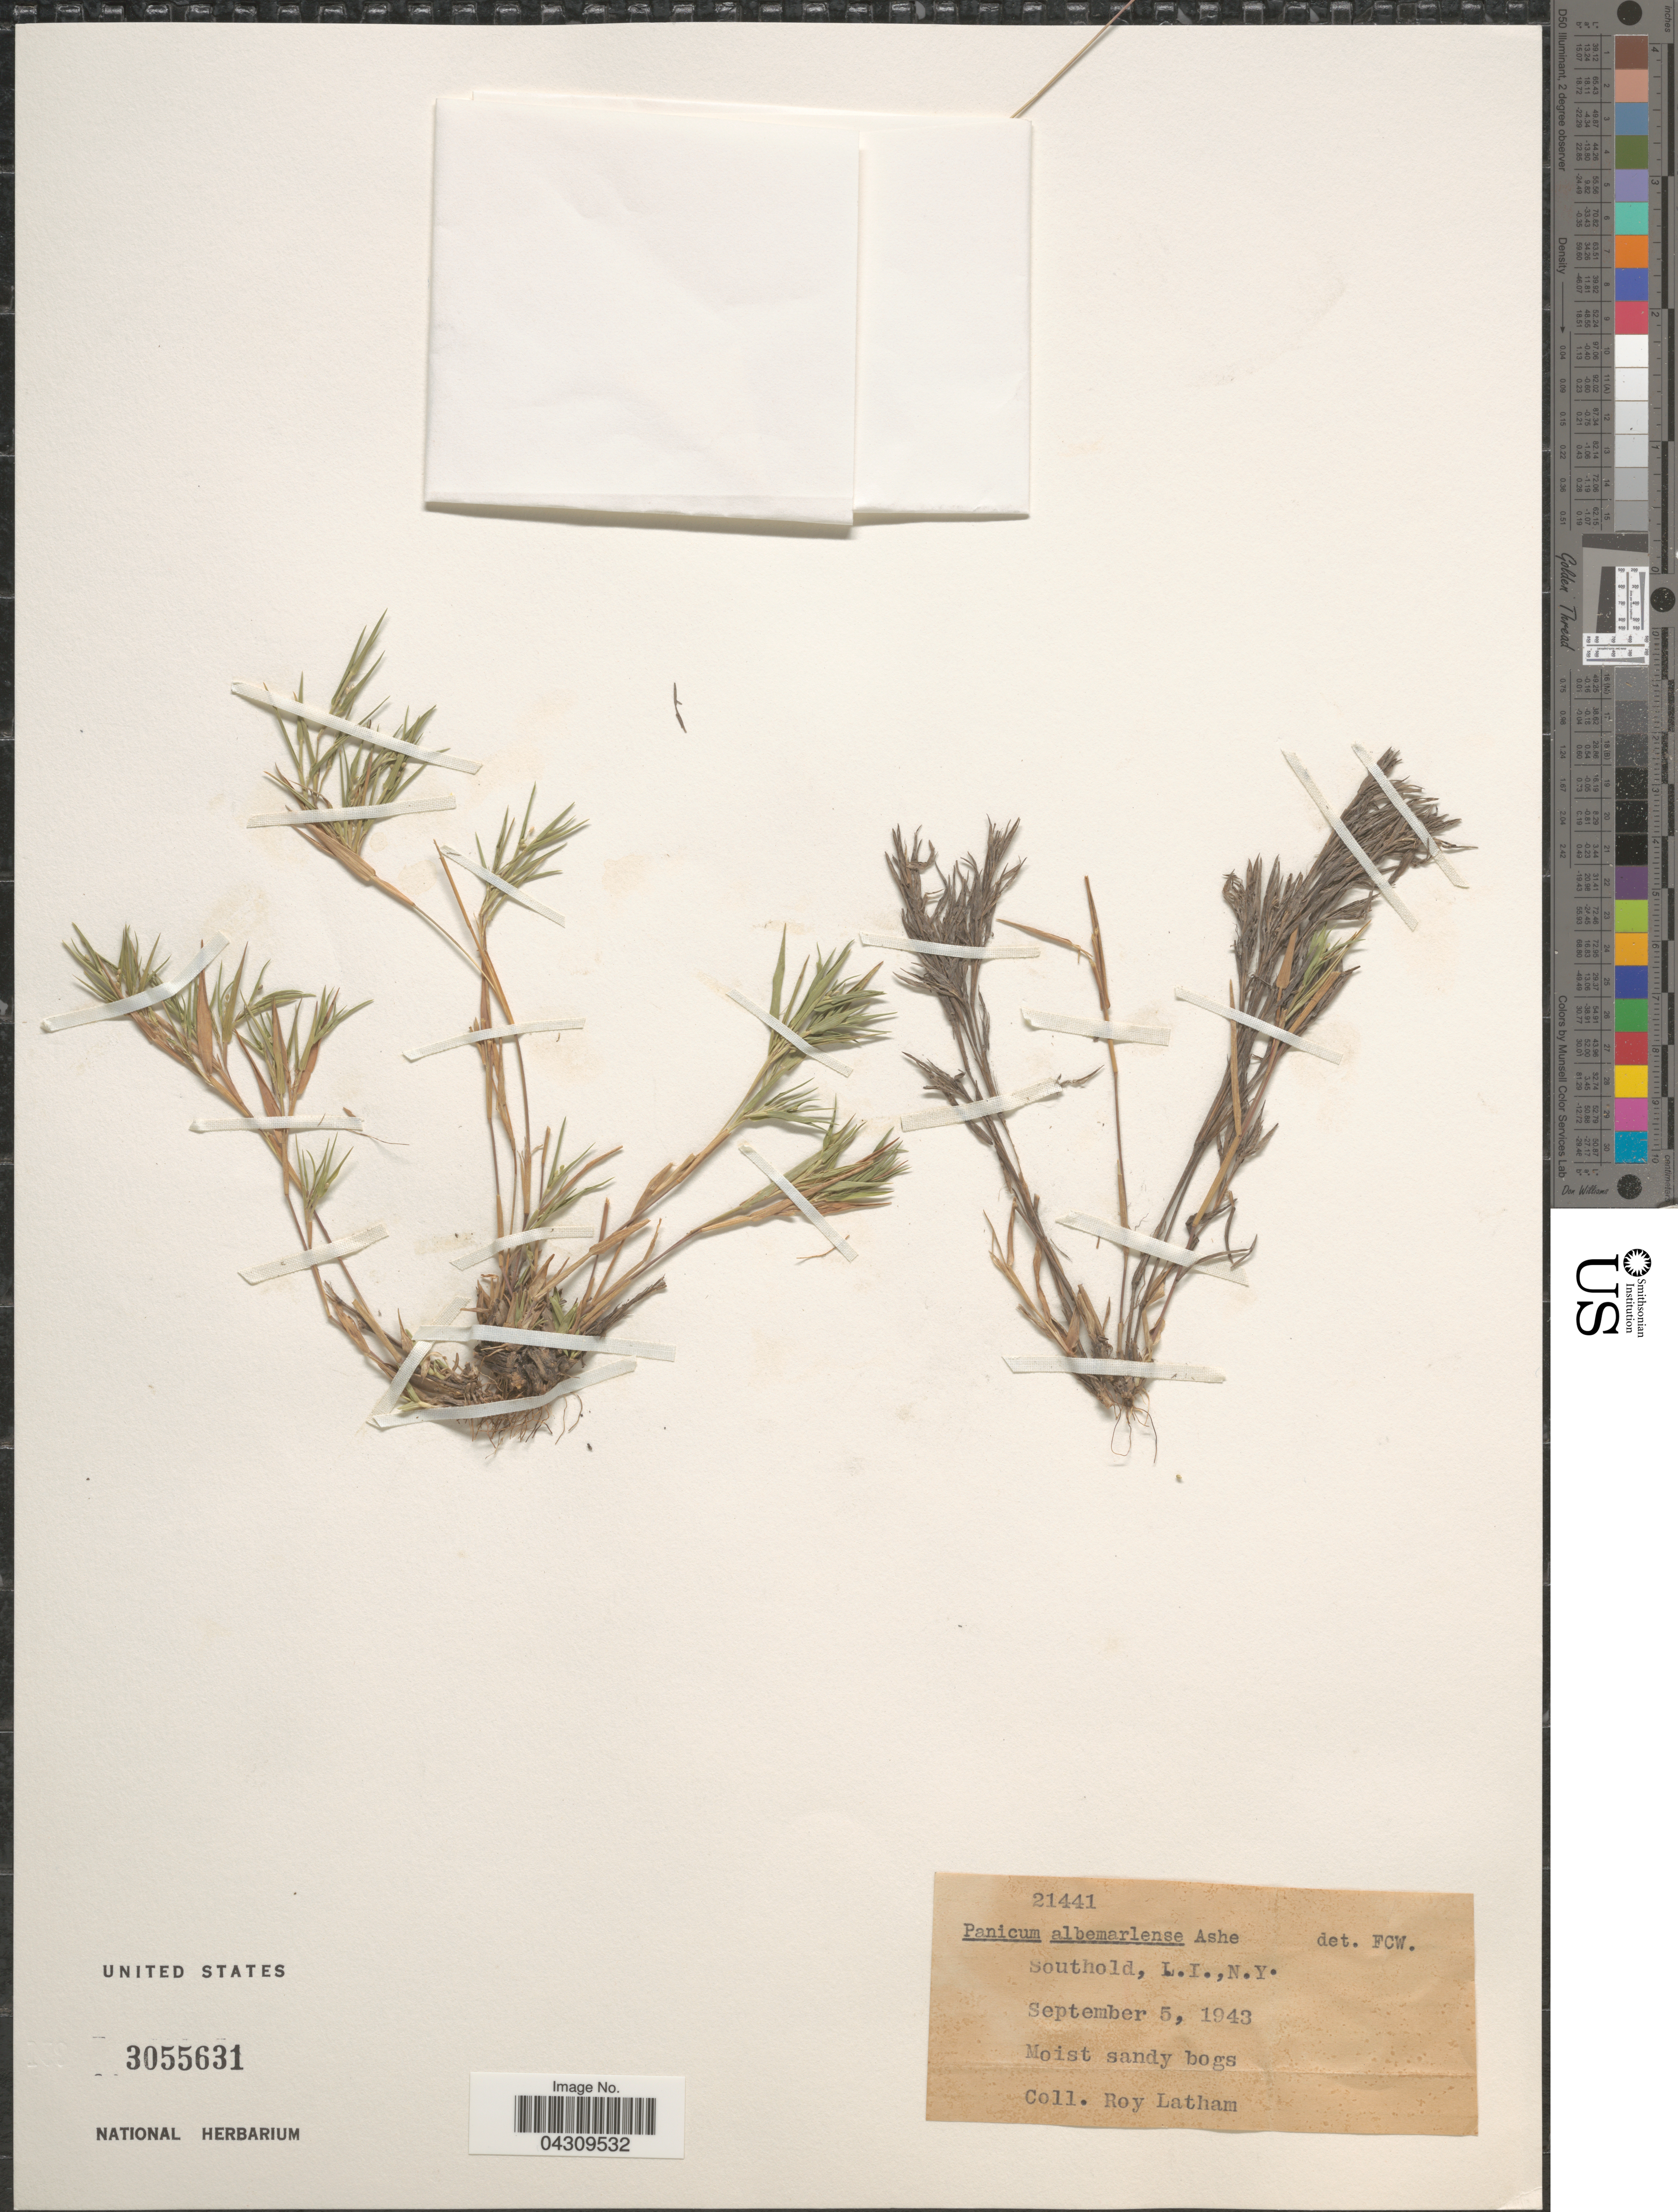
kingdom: Plantae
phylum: Tracheophyta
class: Liliopsida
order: Poales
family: Poaceae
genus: Dichanthelium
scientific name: Dichanthelium acuminatum var. acuminatum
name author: (Sw.) Gould & C.A. Clark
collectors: R. Latham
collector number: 21441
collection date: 1943-09-05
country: United States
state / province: New York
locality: Southold, L.I. Moist sandy bogs.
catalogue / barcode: US 3055631